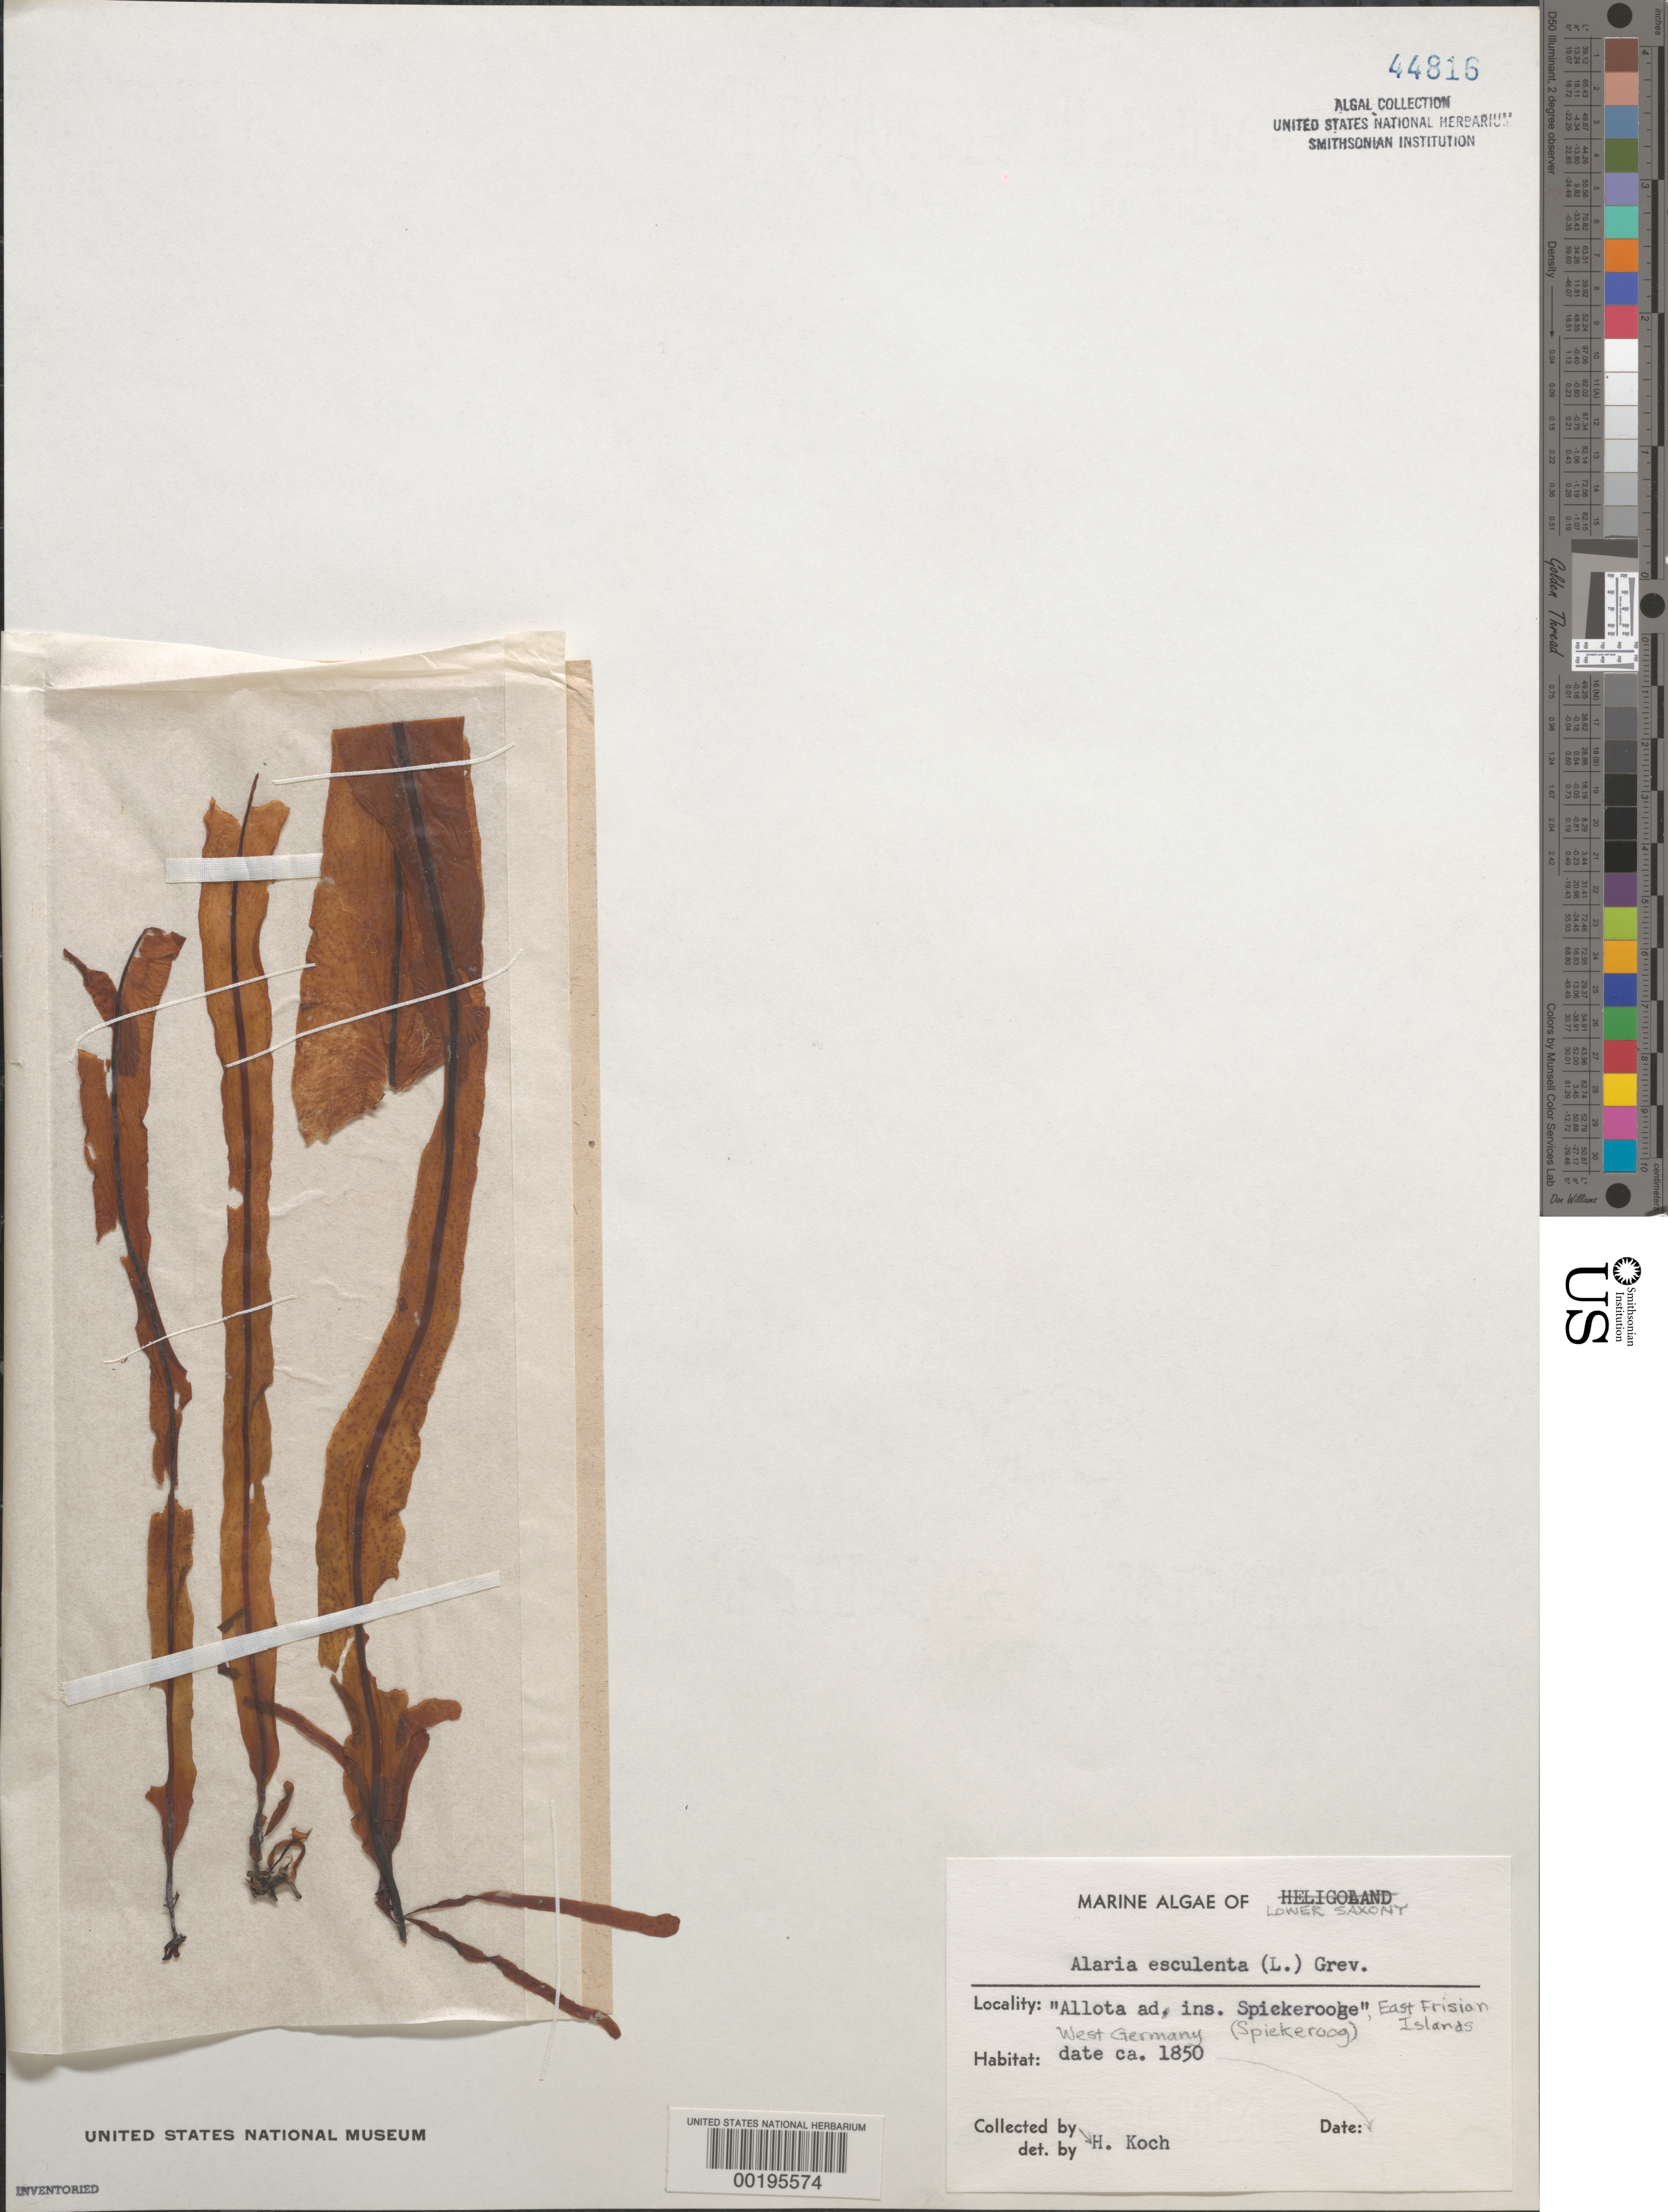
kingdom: Chromista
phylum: Ochrophyta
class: Phaeophyceae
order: Laminariales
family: Alariaceae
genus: Alaria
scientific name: Alaria esculenta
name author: (L.) Greville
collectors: H. Koch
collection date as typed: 1850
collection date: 1850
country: Germany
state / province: Niedersachsen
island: Spiekeroog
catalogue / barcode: US 44816